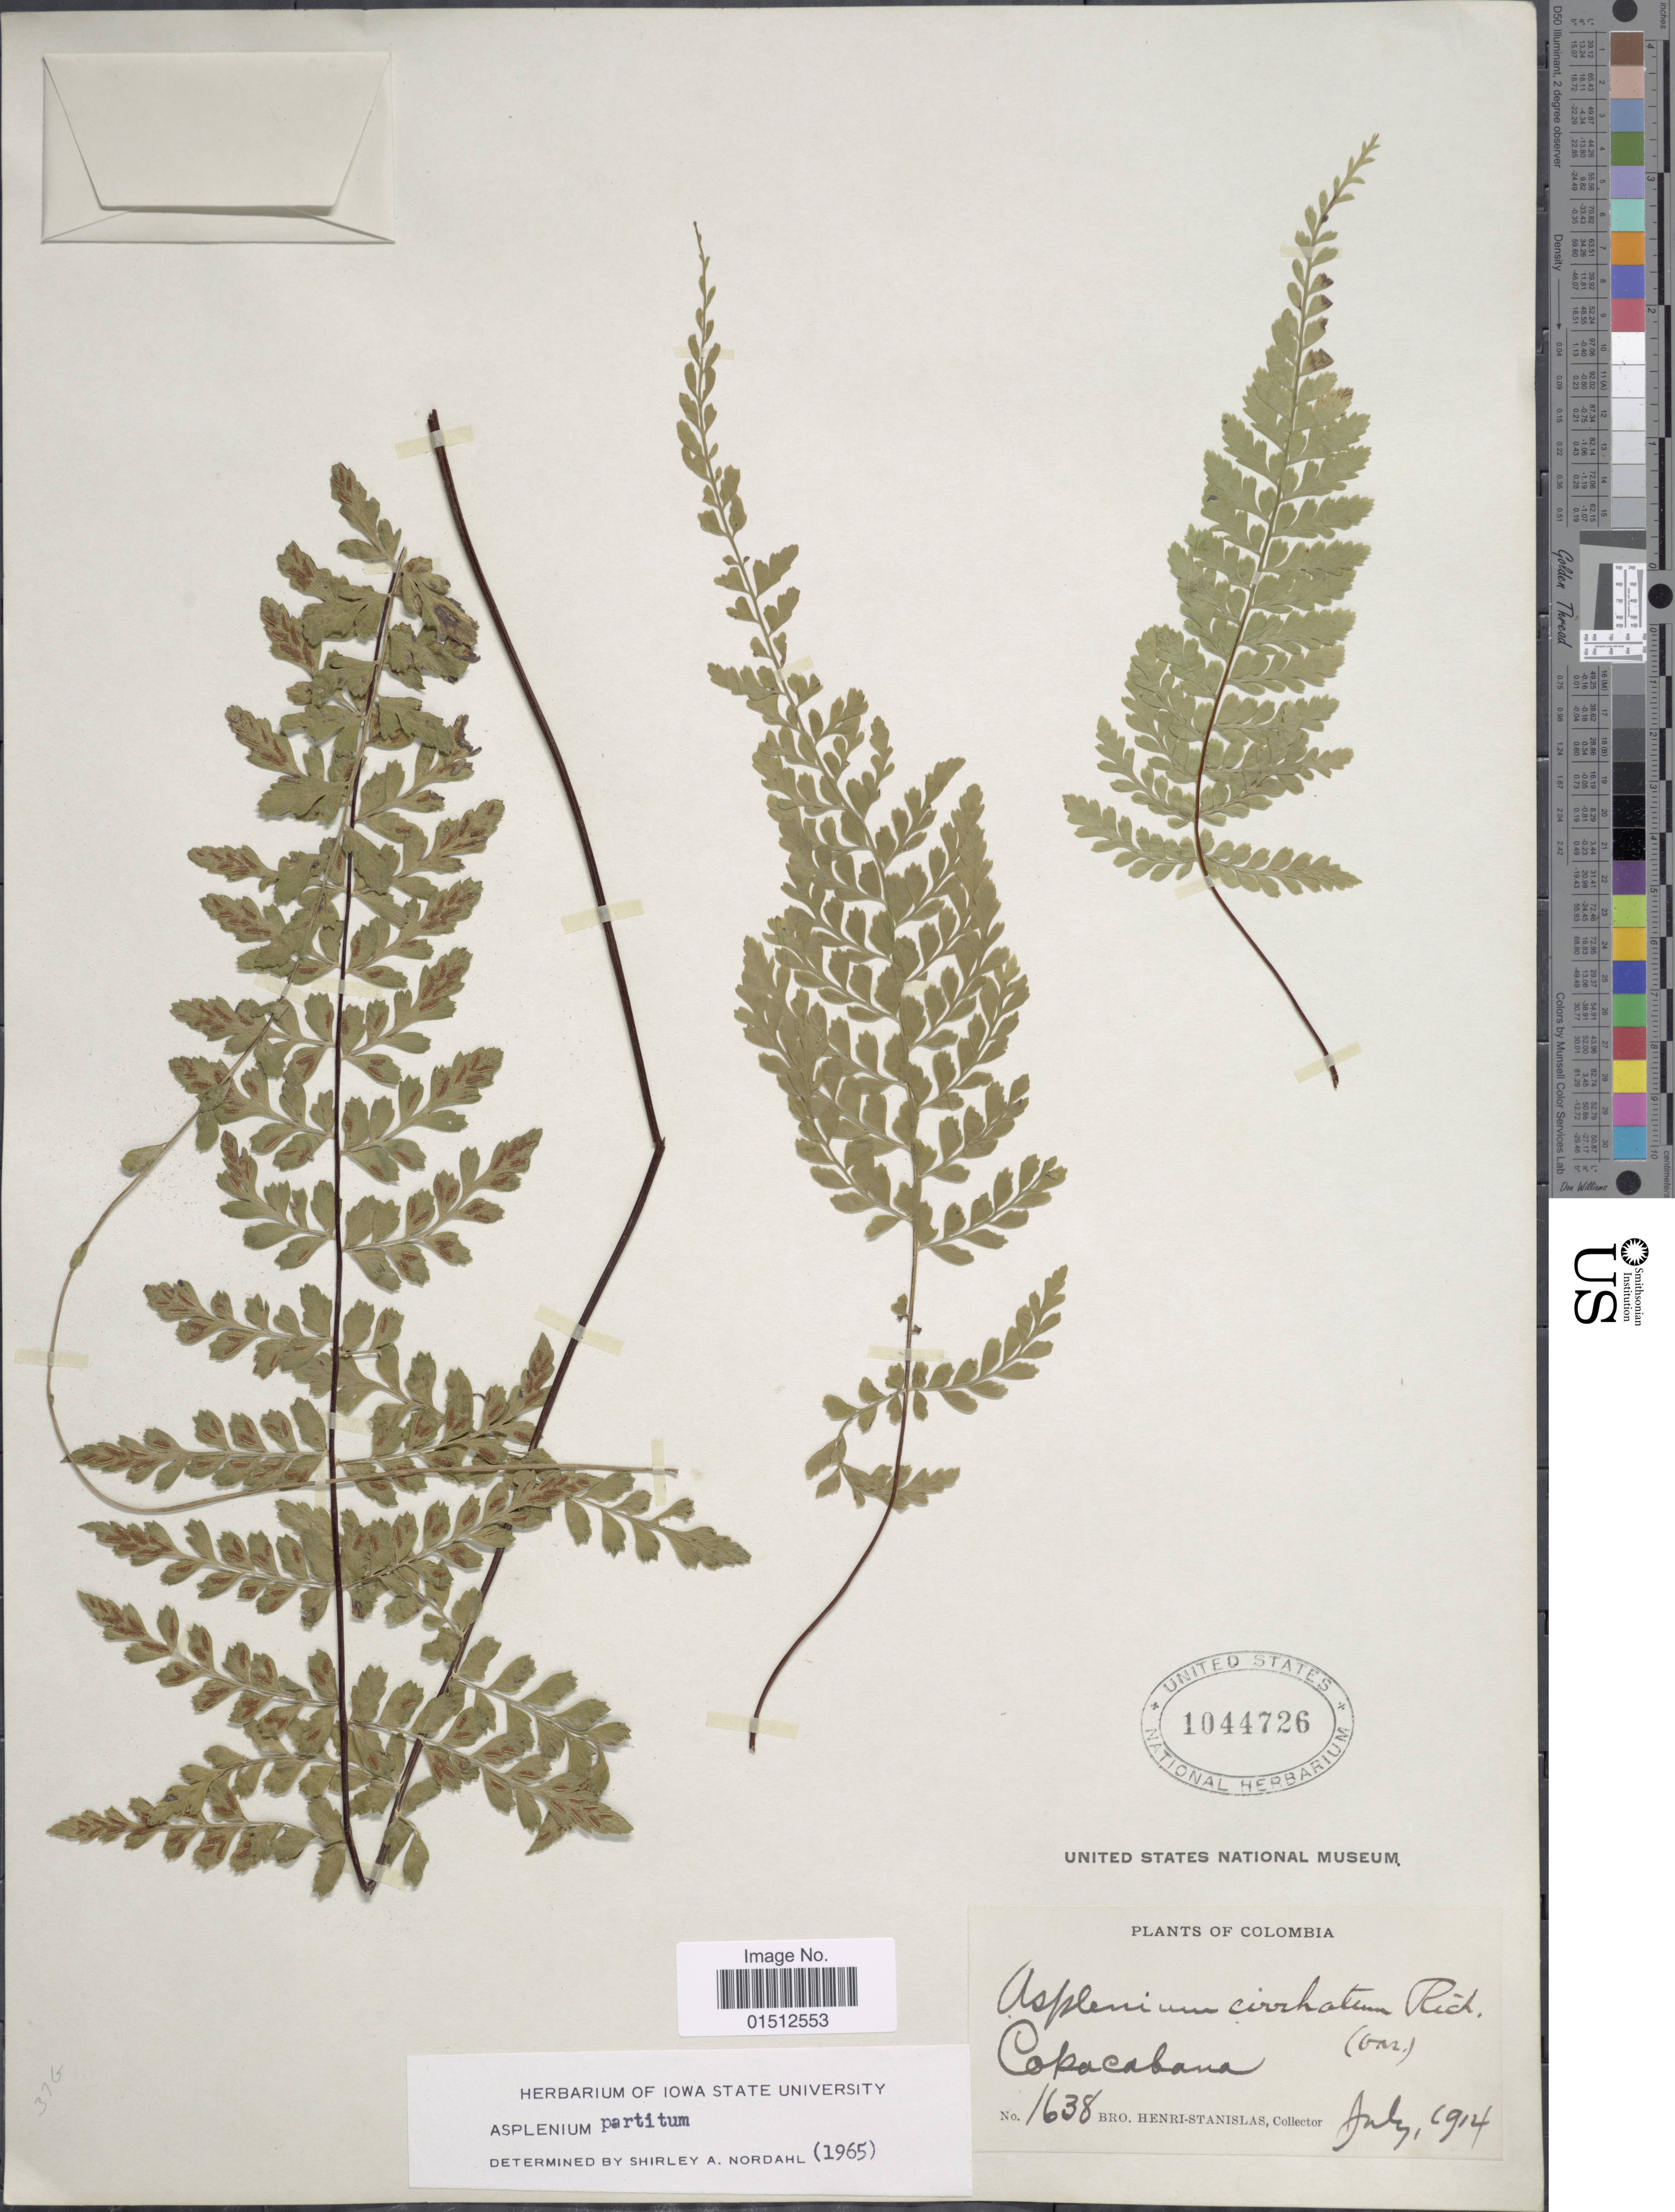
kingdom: Plantae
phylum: Tracheophyta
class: Polypodiopsida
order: Polypodiales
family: Aspleniaceae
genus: Asplenium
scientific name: Asplenium radicans var. partitum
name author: (Klotzsch) Hieron.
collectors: Henri-Stanislas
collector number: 1638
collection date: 1914-07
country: Colombia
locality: Copacabana, Colombia.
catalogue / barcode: US 1044726